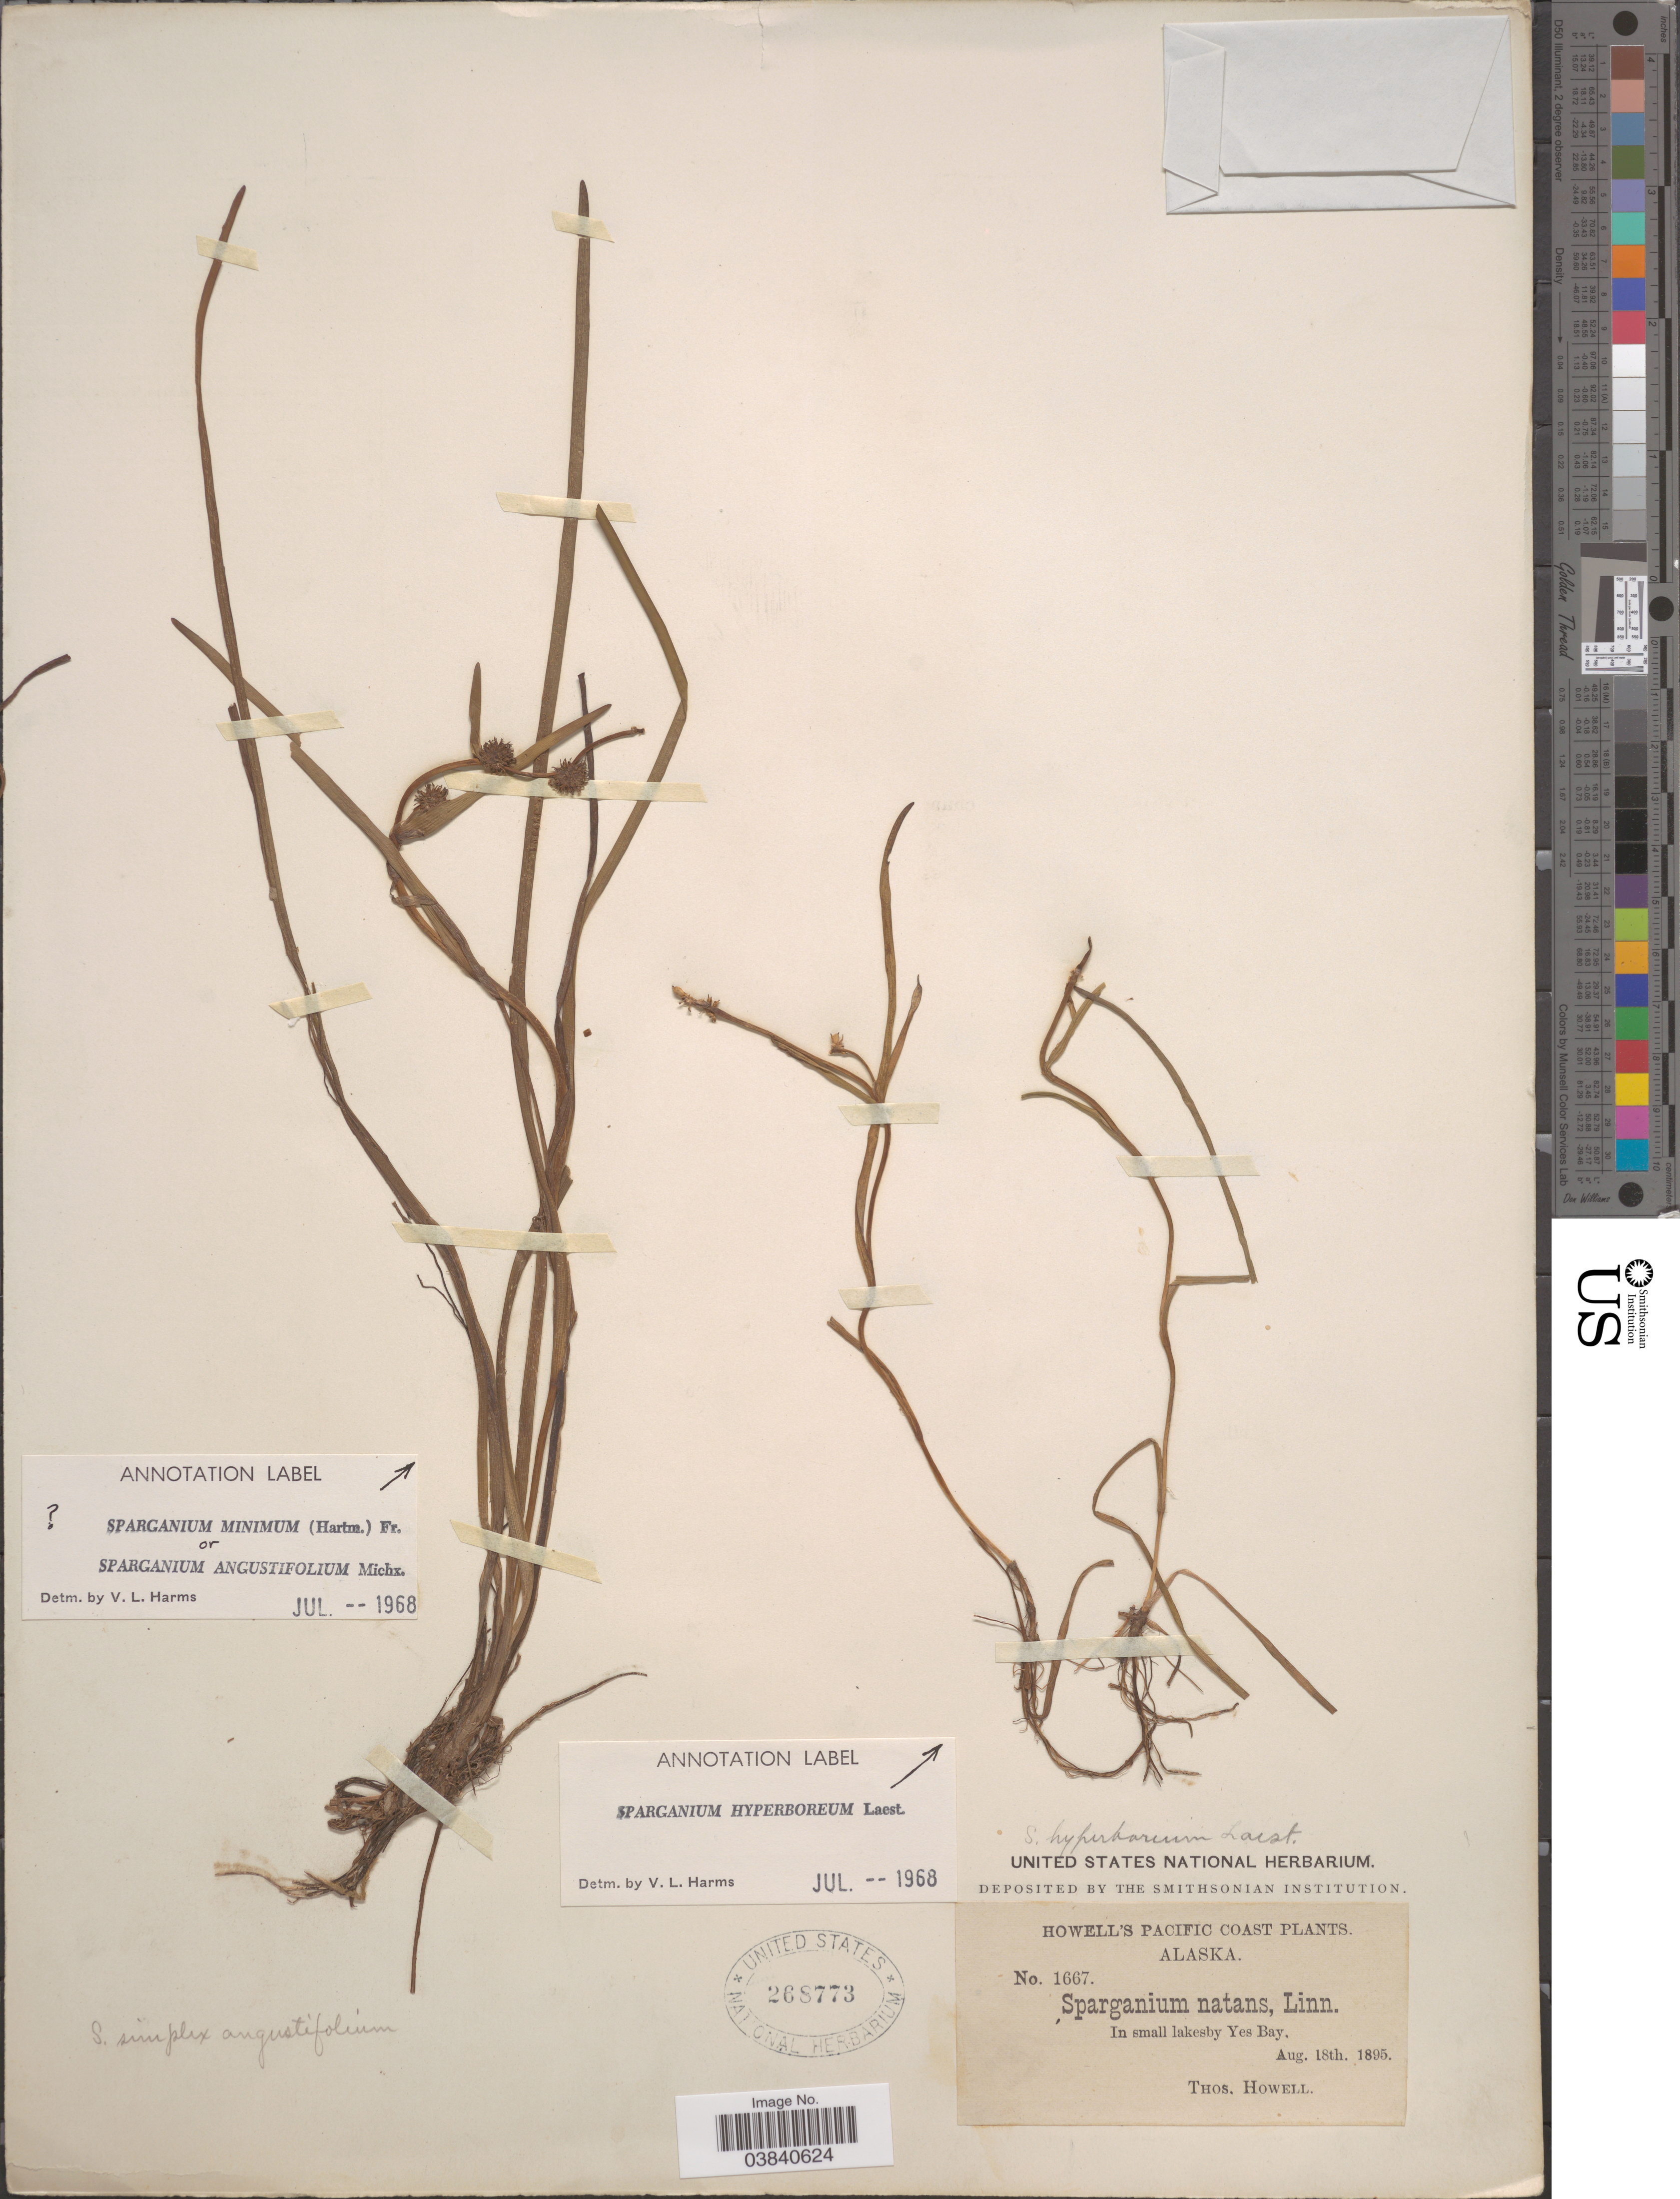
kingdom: Plantae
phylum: Tracheophyta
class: Liliopsida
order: Poales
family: Typhaceae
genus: Sparganium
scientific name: Sparganium hyperboreum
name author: Beurl. ex Laest.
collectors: T. Howell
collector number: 1667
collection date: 1895-08-18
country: United States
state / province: Alaska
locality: Pacific Coast. In small lakesby Yes Bay.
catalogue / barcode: US 268773